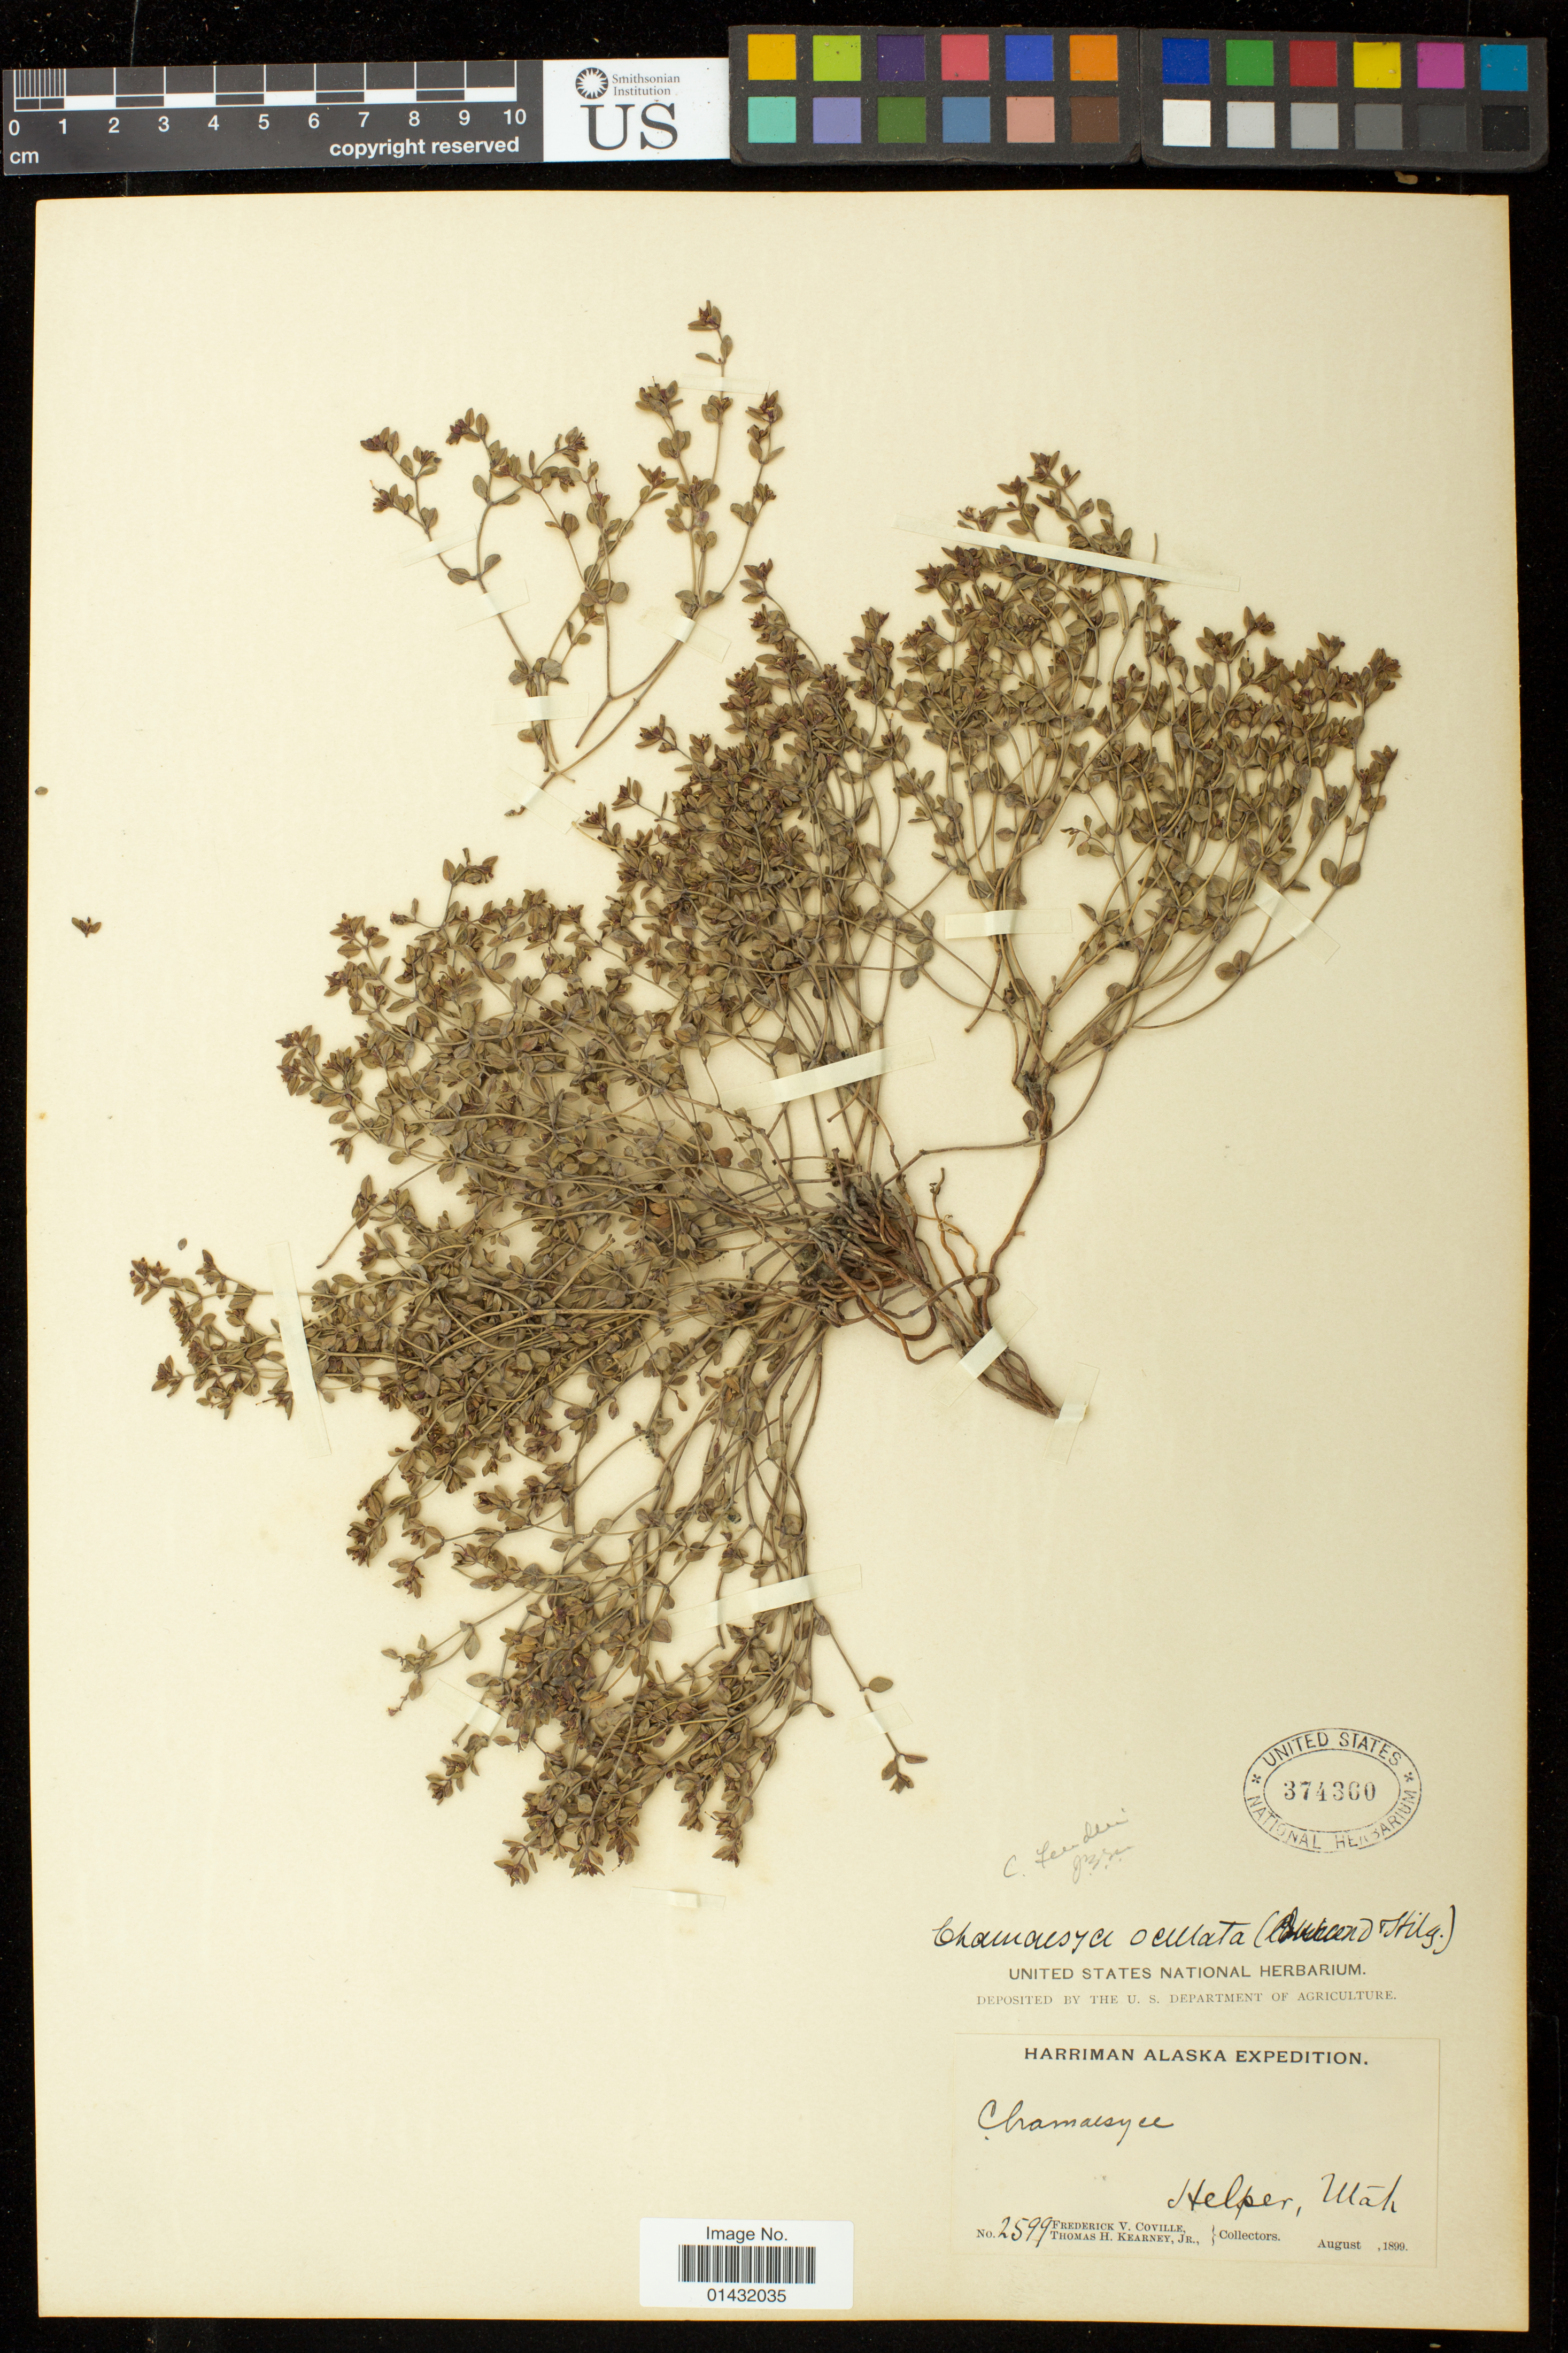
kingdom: Plantae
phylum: Tracheophyta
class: Magnoliopsida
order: Malpighiales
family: Euphorbiaceae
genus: Euphorbia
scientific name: Euphorbia fendleri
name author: Torr. & A. Gray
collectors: F. V. Coville & T. H. Kearney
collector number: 2599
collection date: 1899-08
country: United States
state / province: Utah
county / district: Carbon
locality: Helper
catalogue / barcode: US 374360